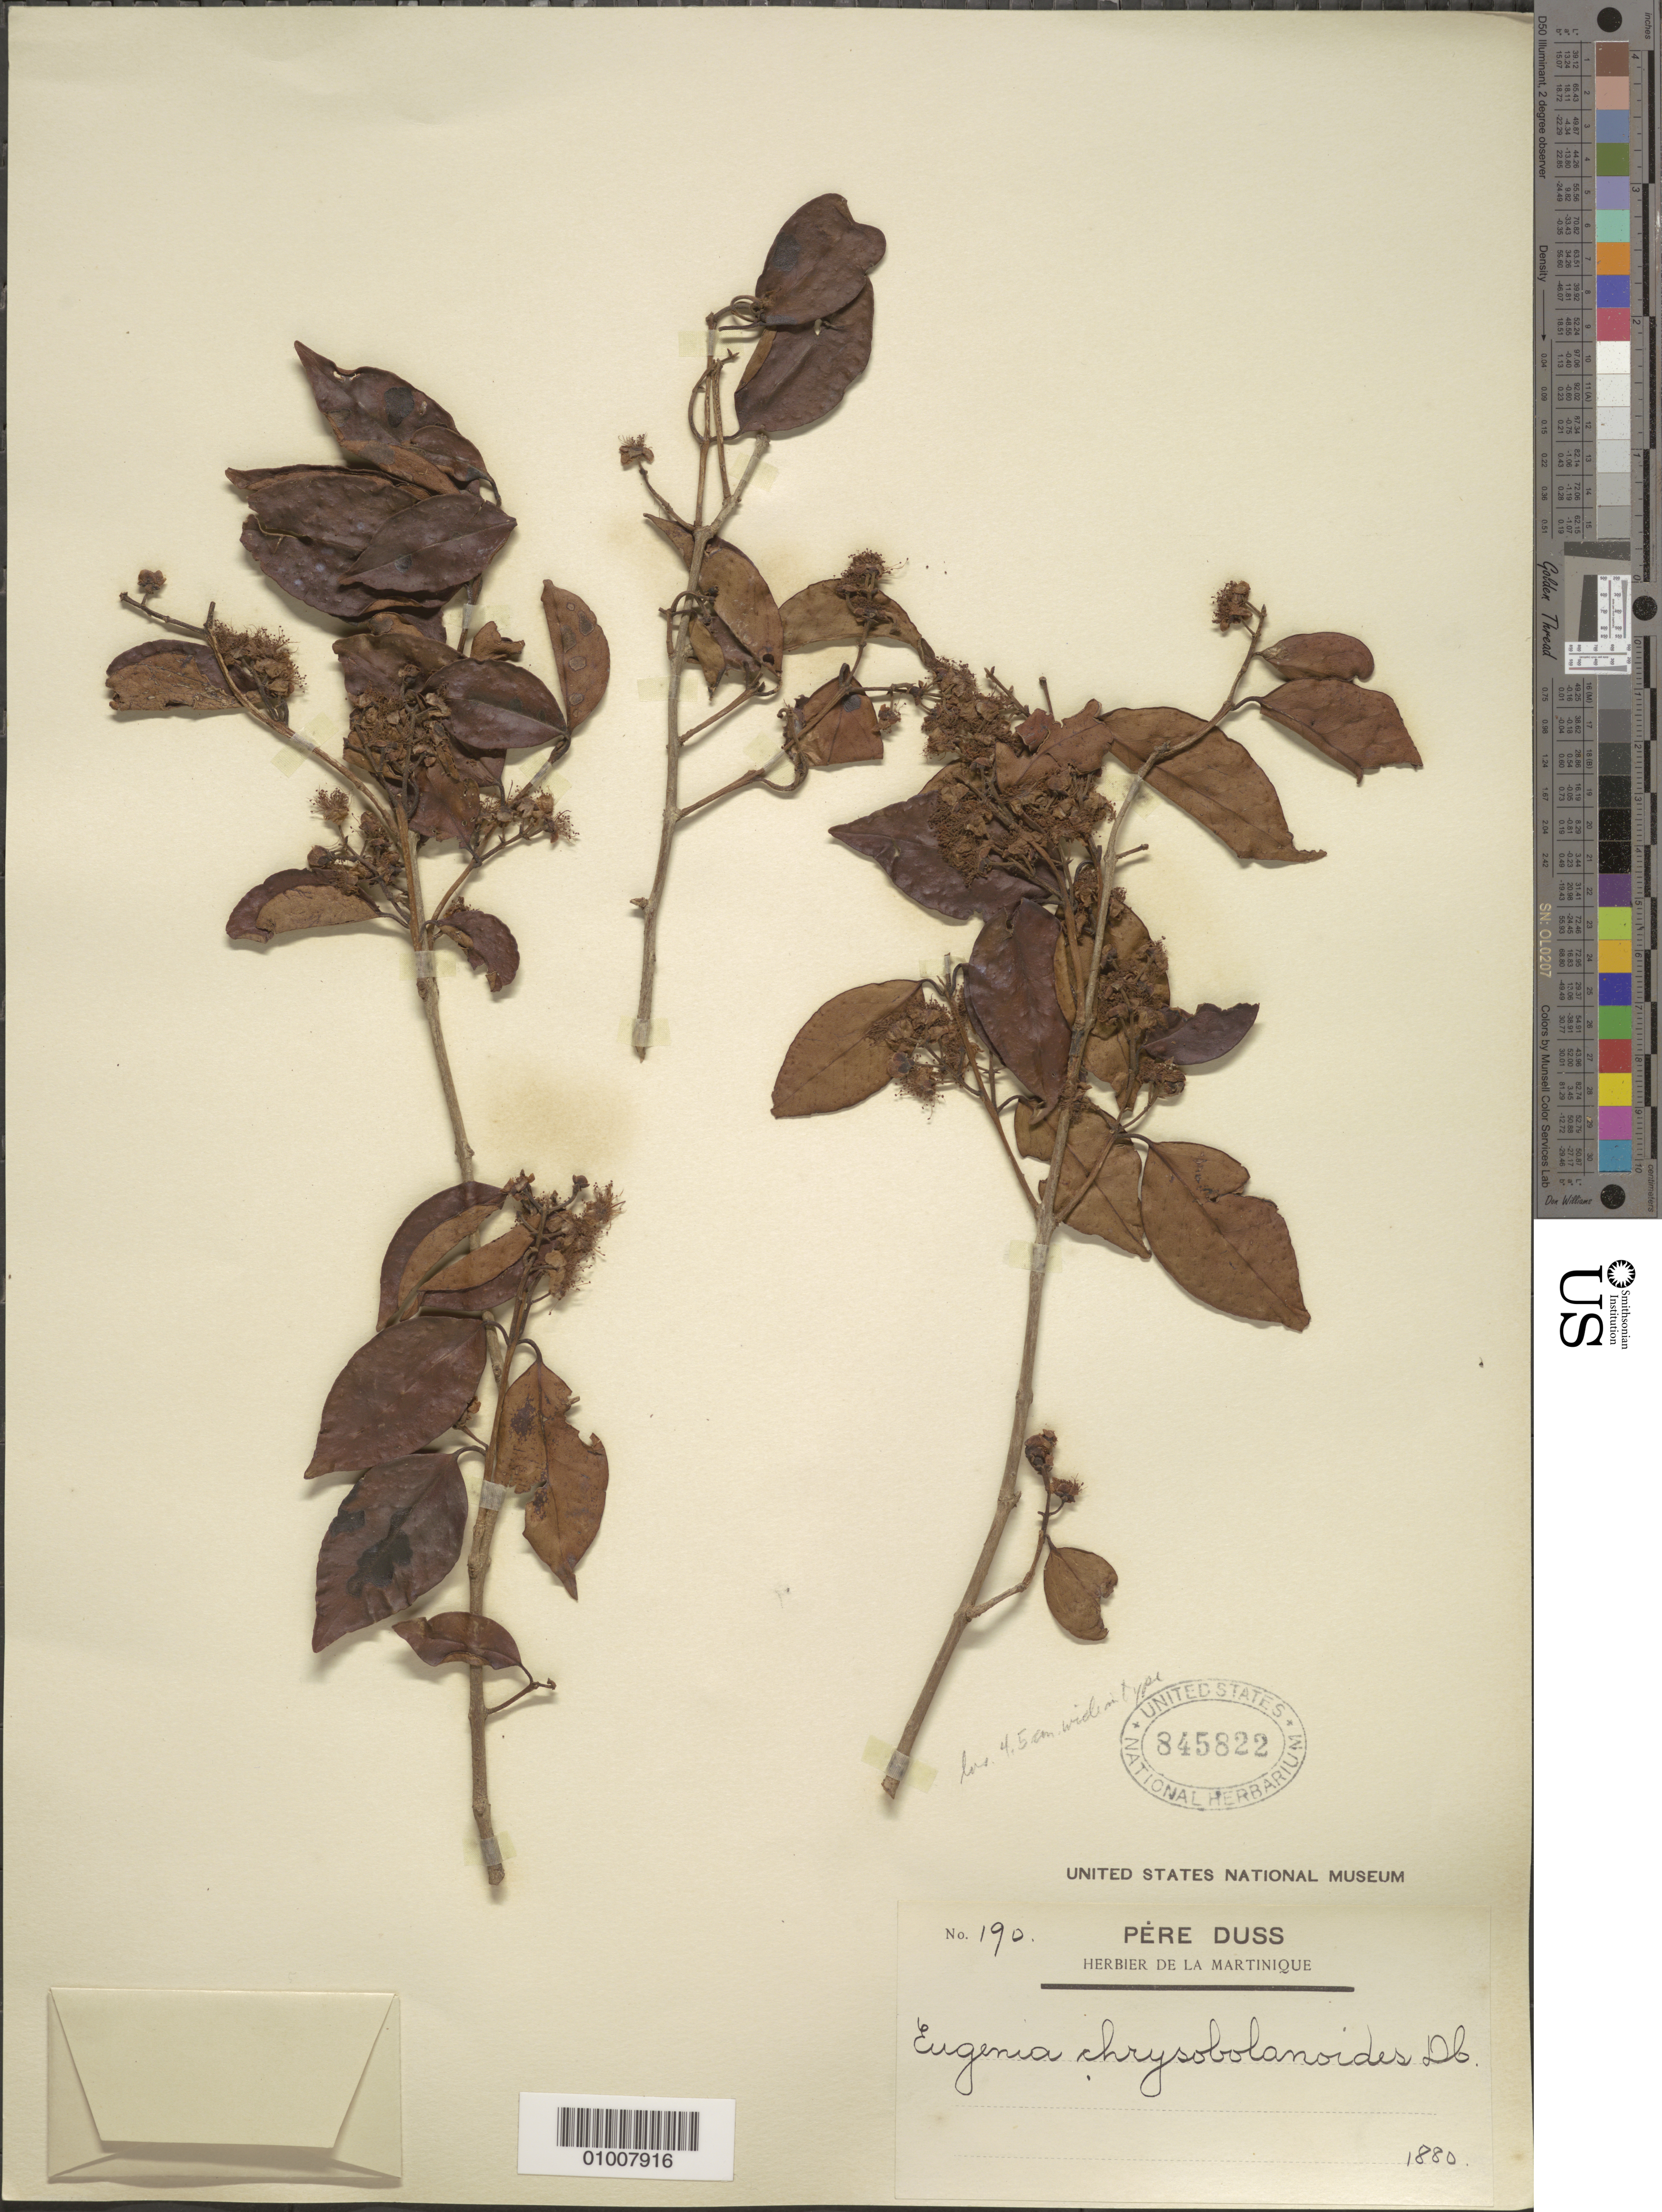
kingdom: Plantae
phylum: Tracheophyta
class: Magnoliopsida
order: Myrtales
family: Myrtaceae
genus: Eugenia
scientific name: Eugenia chrysobalanoides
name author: DC.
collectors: Père Duss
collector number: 190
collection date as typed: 1880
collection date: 1880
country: Martinique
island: Martinique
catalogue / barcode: US 845822